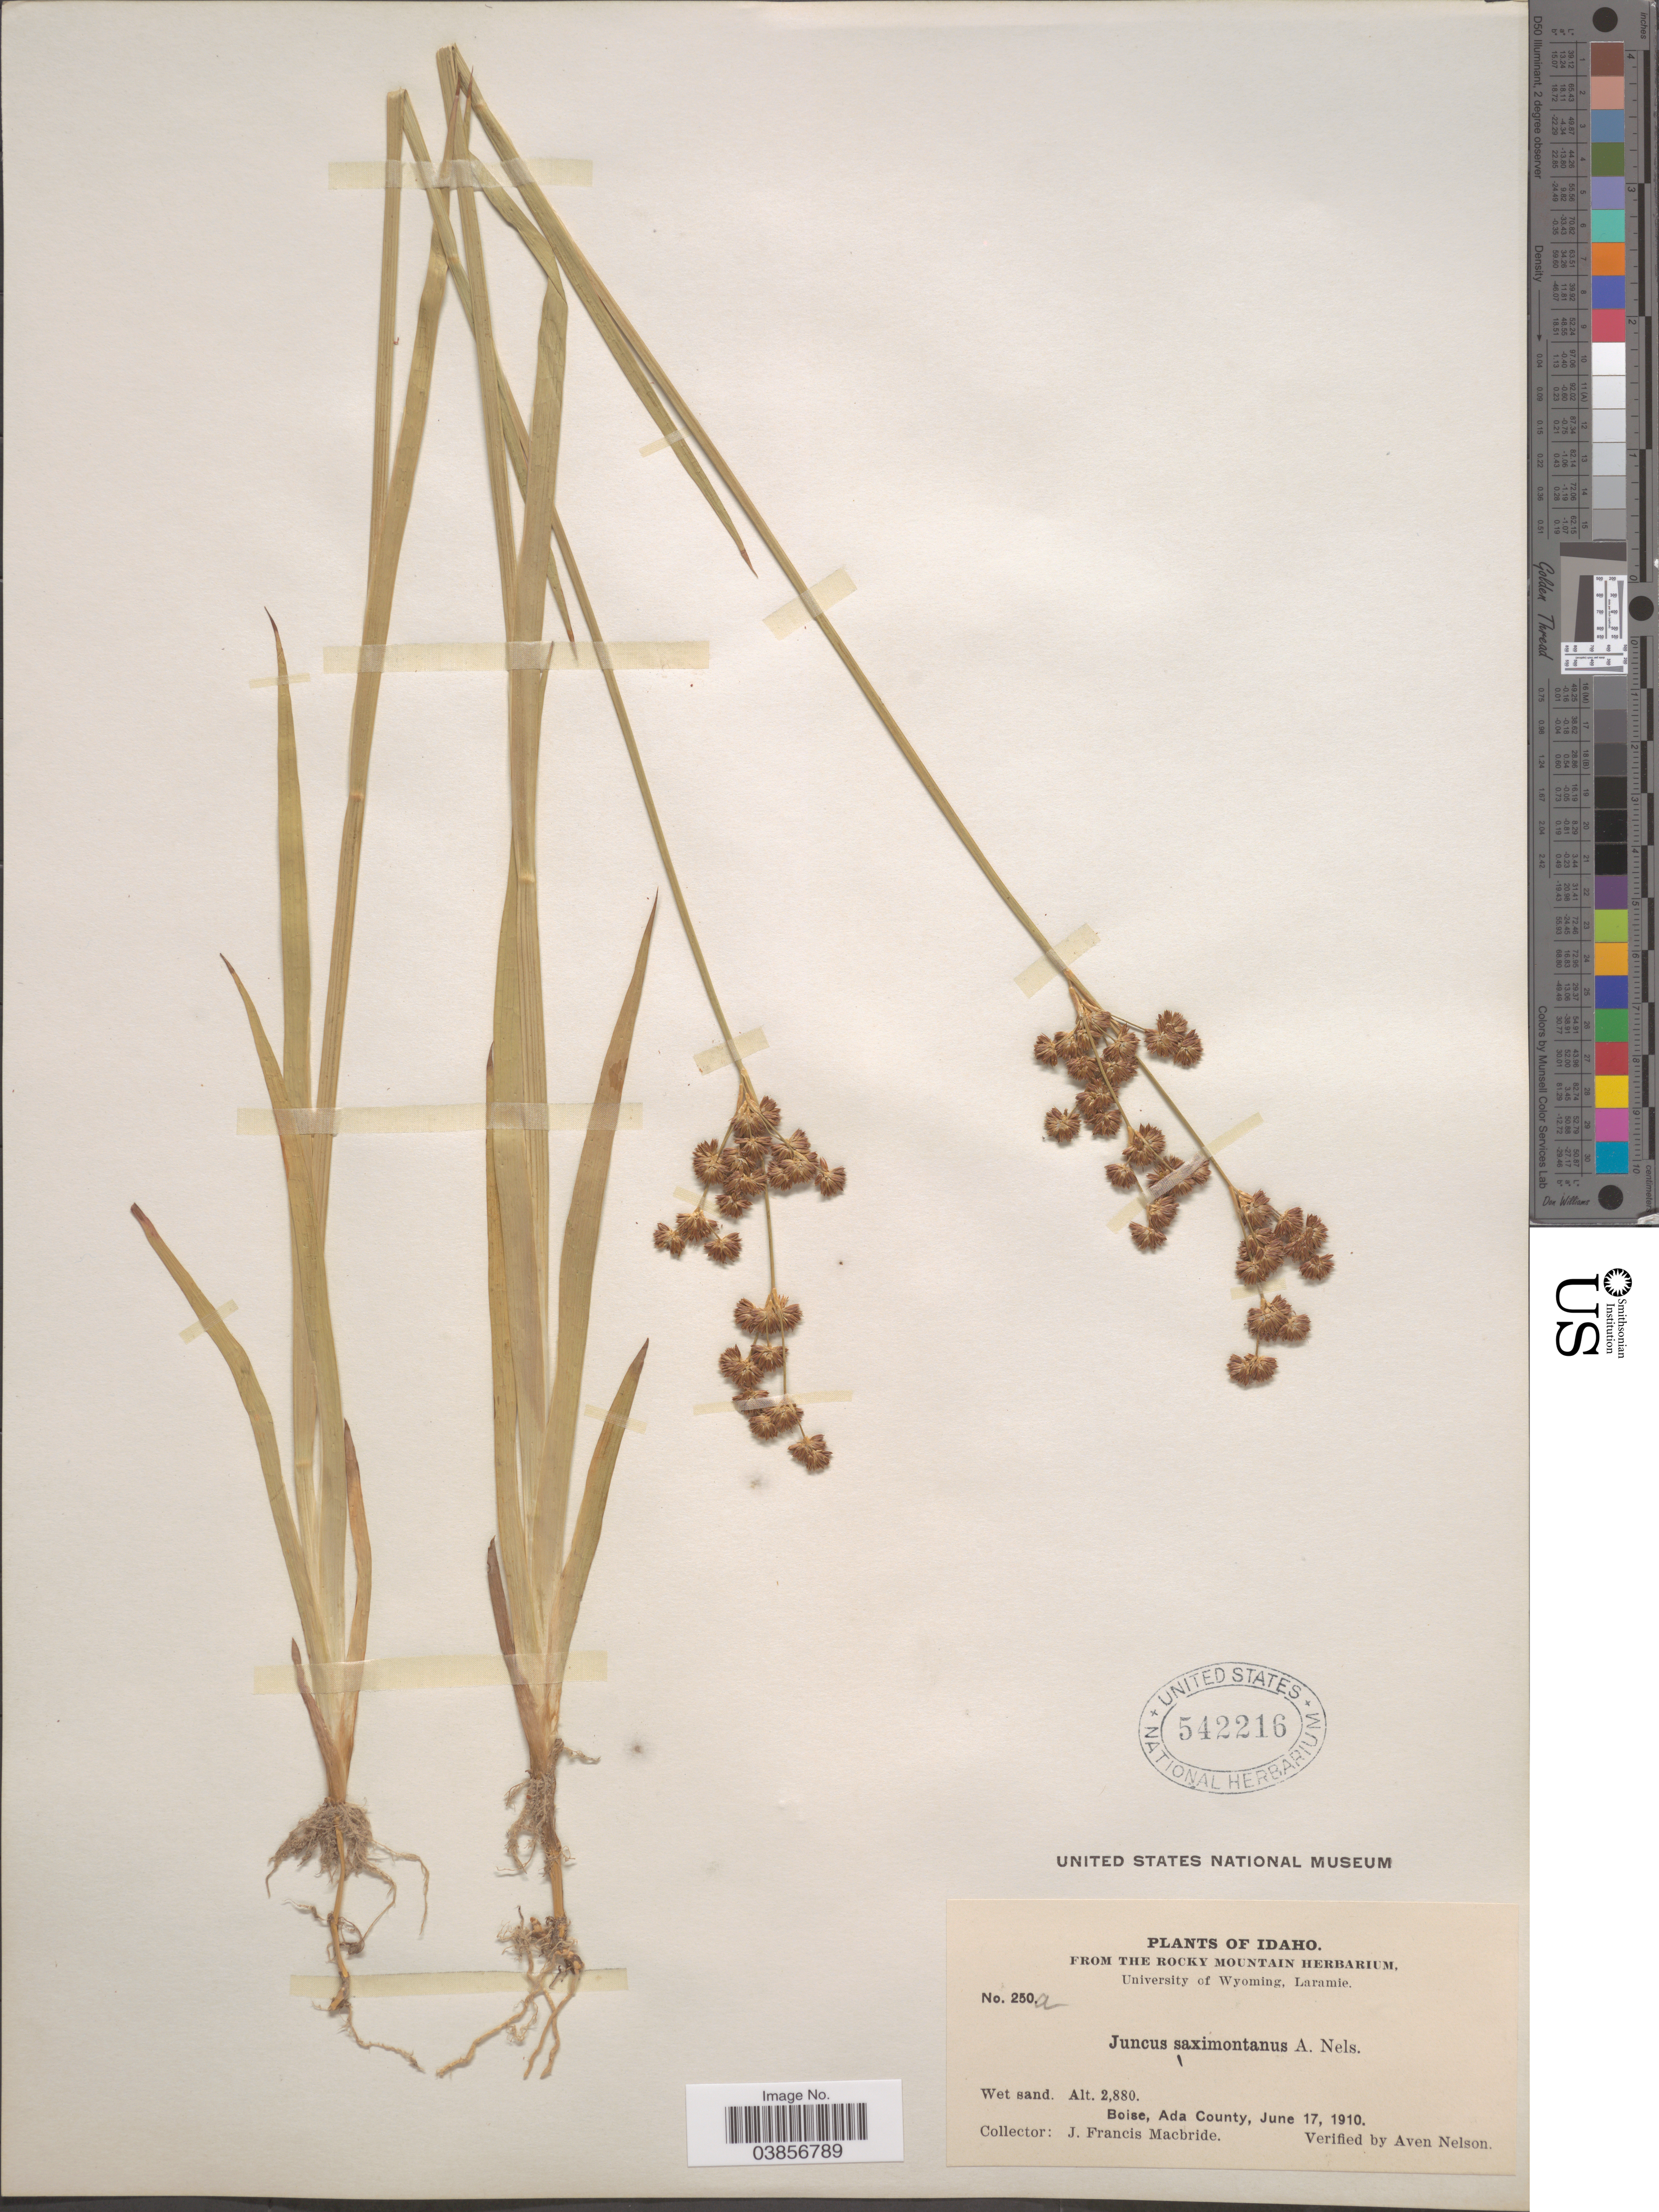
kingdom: Plantae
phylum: Tracheophyta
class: Liliopsida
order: Poales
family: Juncaceae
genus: Juncus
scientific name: Juncus saximontanus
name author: A. Nelson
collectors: J. F. Macbride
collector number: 250a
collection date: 1910-06-17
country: United States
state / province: Idaho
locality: Boise, Ada County.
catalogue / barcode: US 542216